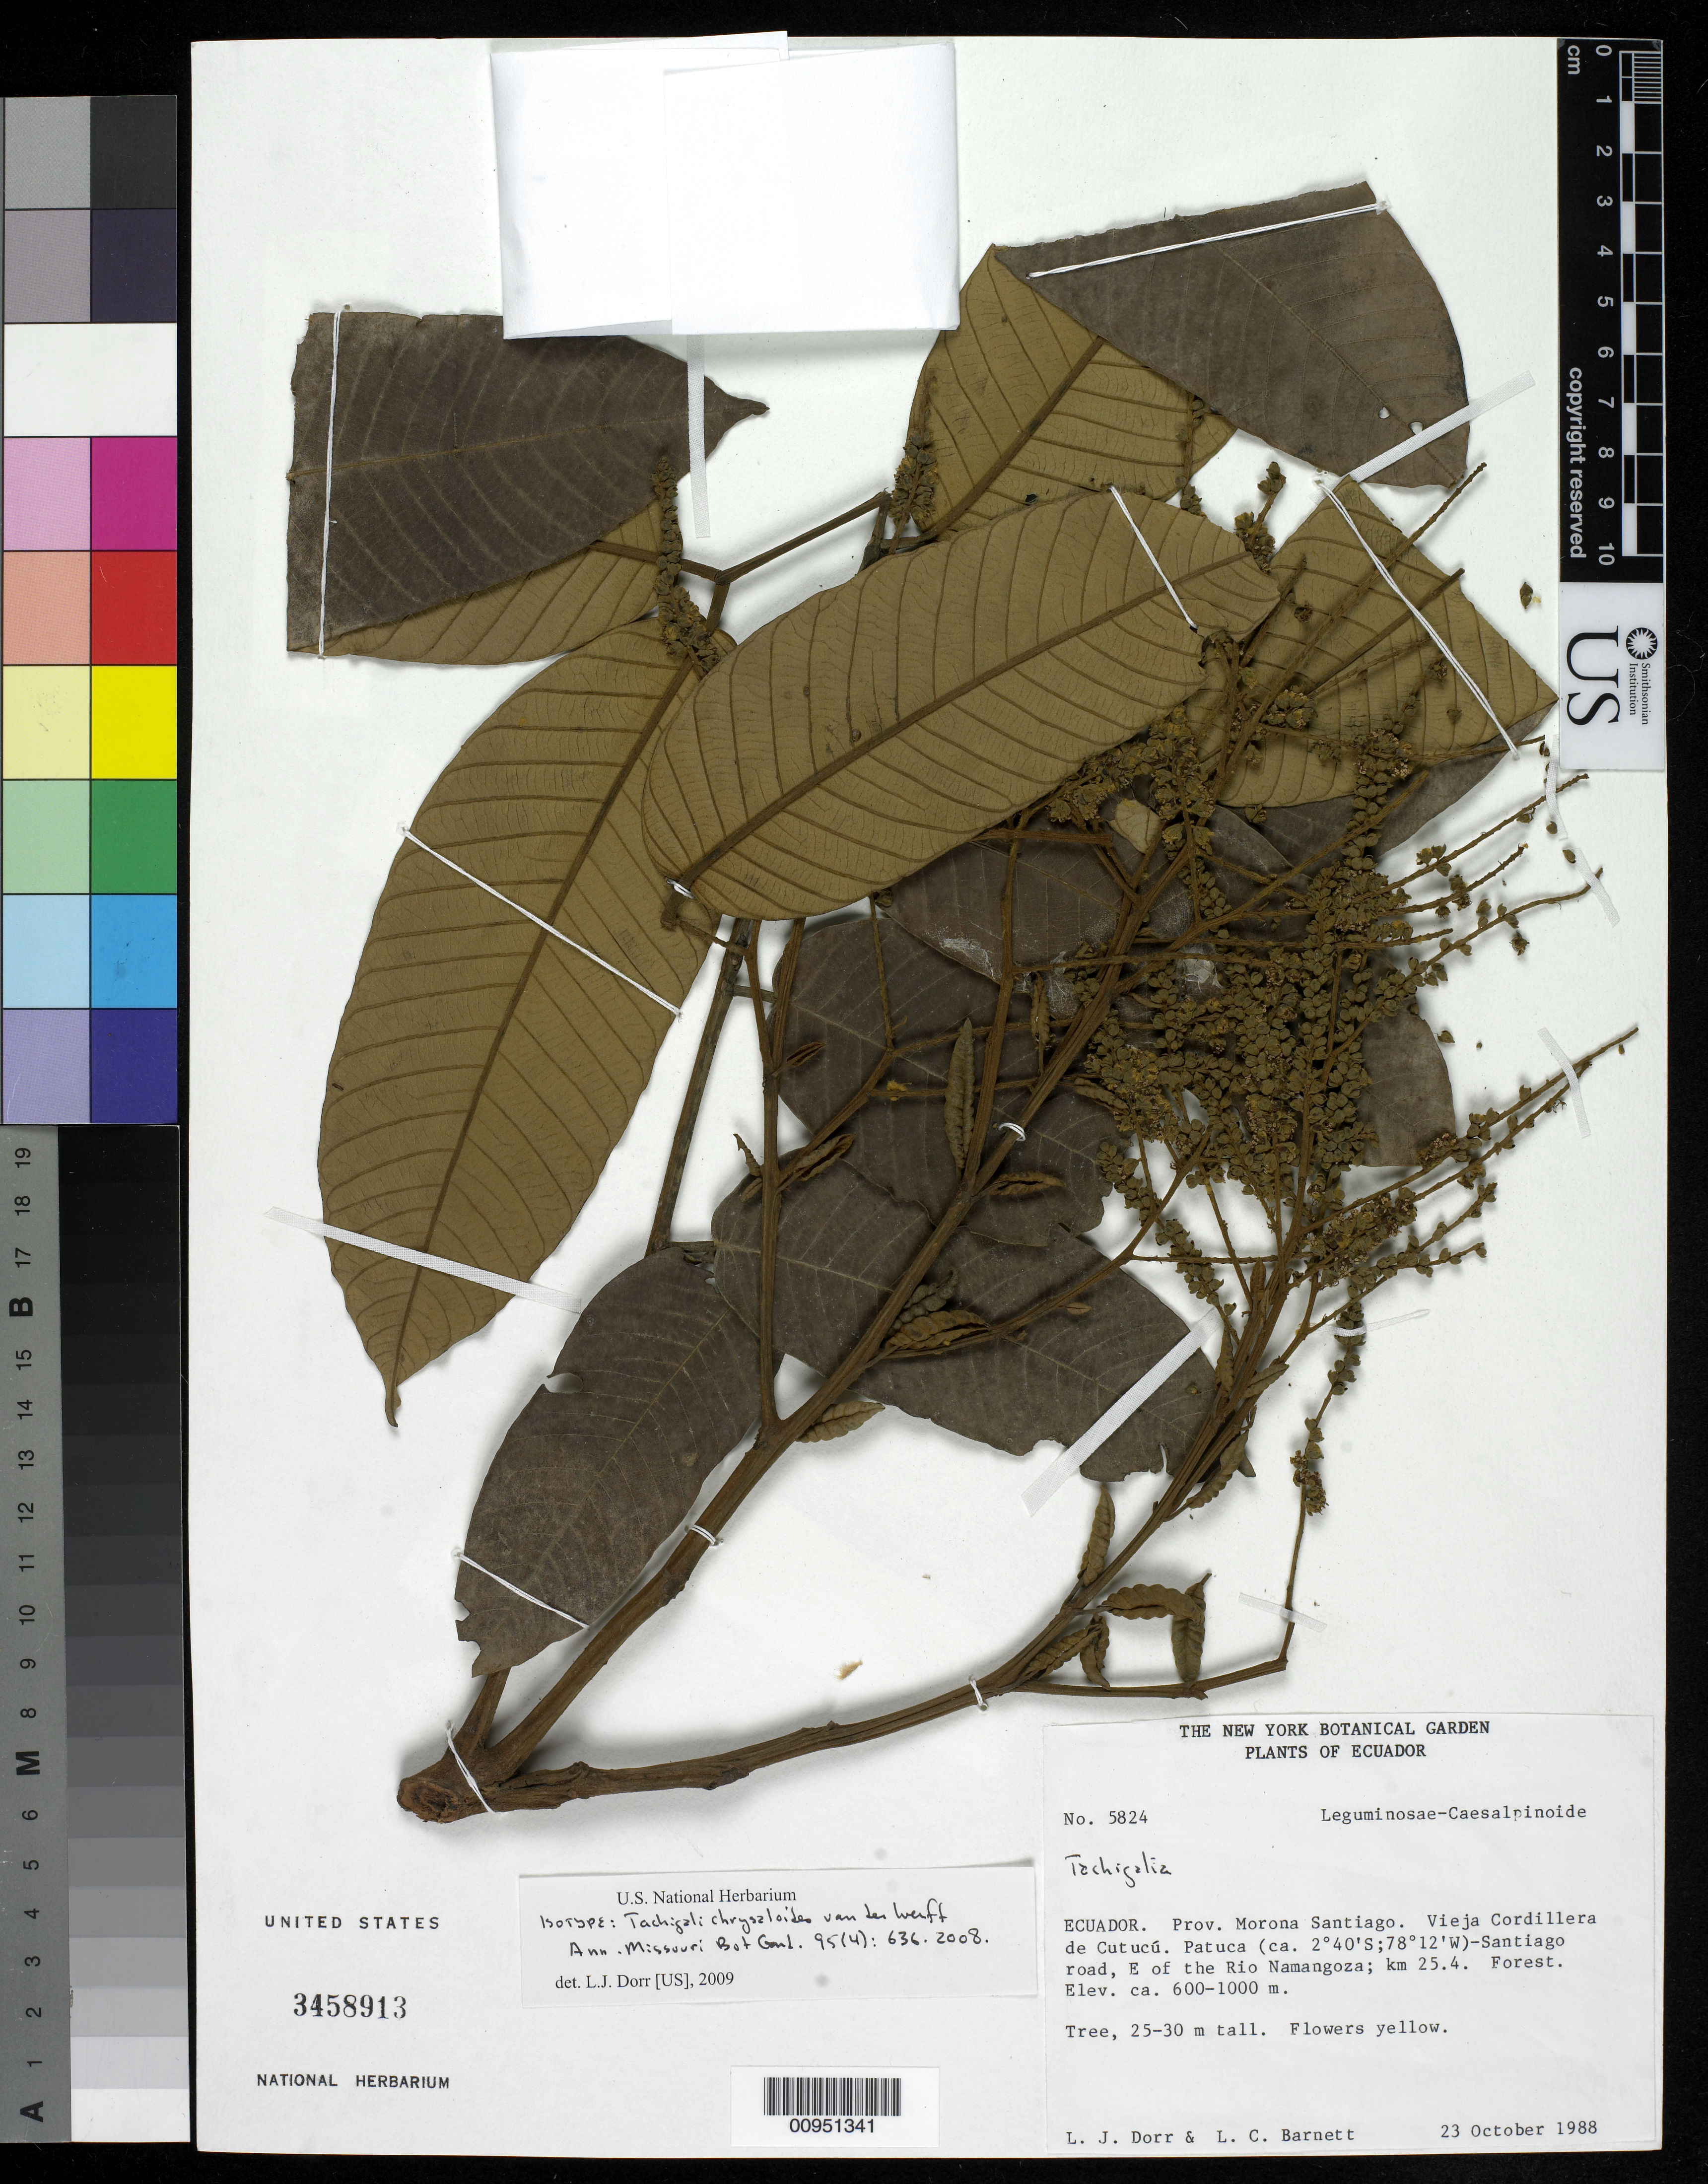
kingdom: Plantae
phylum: Tracheophyta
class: Magnoliopsida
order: Fabales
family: Fabaceae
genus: Tachigali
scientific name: Tachigali chrysaloides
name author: van der Werff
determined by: Dorr, L. J., (BOT), Smithsonian Institution - National Museum of Natural History (UNITED STATES)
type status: Isotype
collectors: L. J. Dorr & L. C. Barnett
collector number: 5824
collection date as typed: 23 Oct 1988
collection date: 1988-10-23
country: Ecuador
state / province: Morona-Santiago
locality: Prov. Morona Santiago. Vieja Cordillera de Cutucú. Patuca-Santiago road, E of the rio Namangoza; km 25.4.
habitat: Forest.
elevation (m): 600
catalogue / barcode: US 3458913